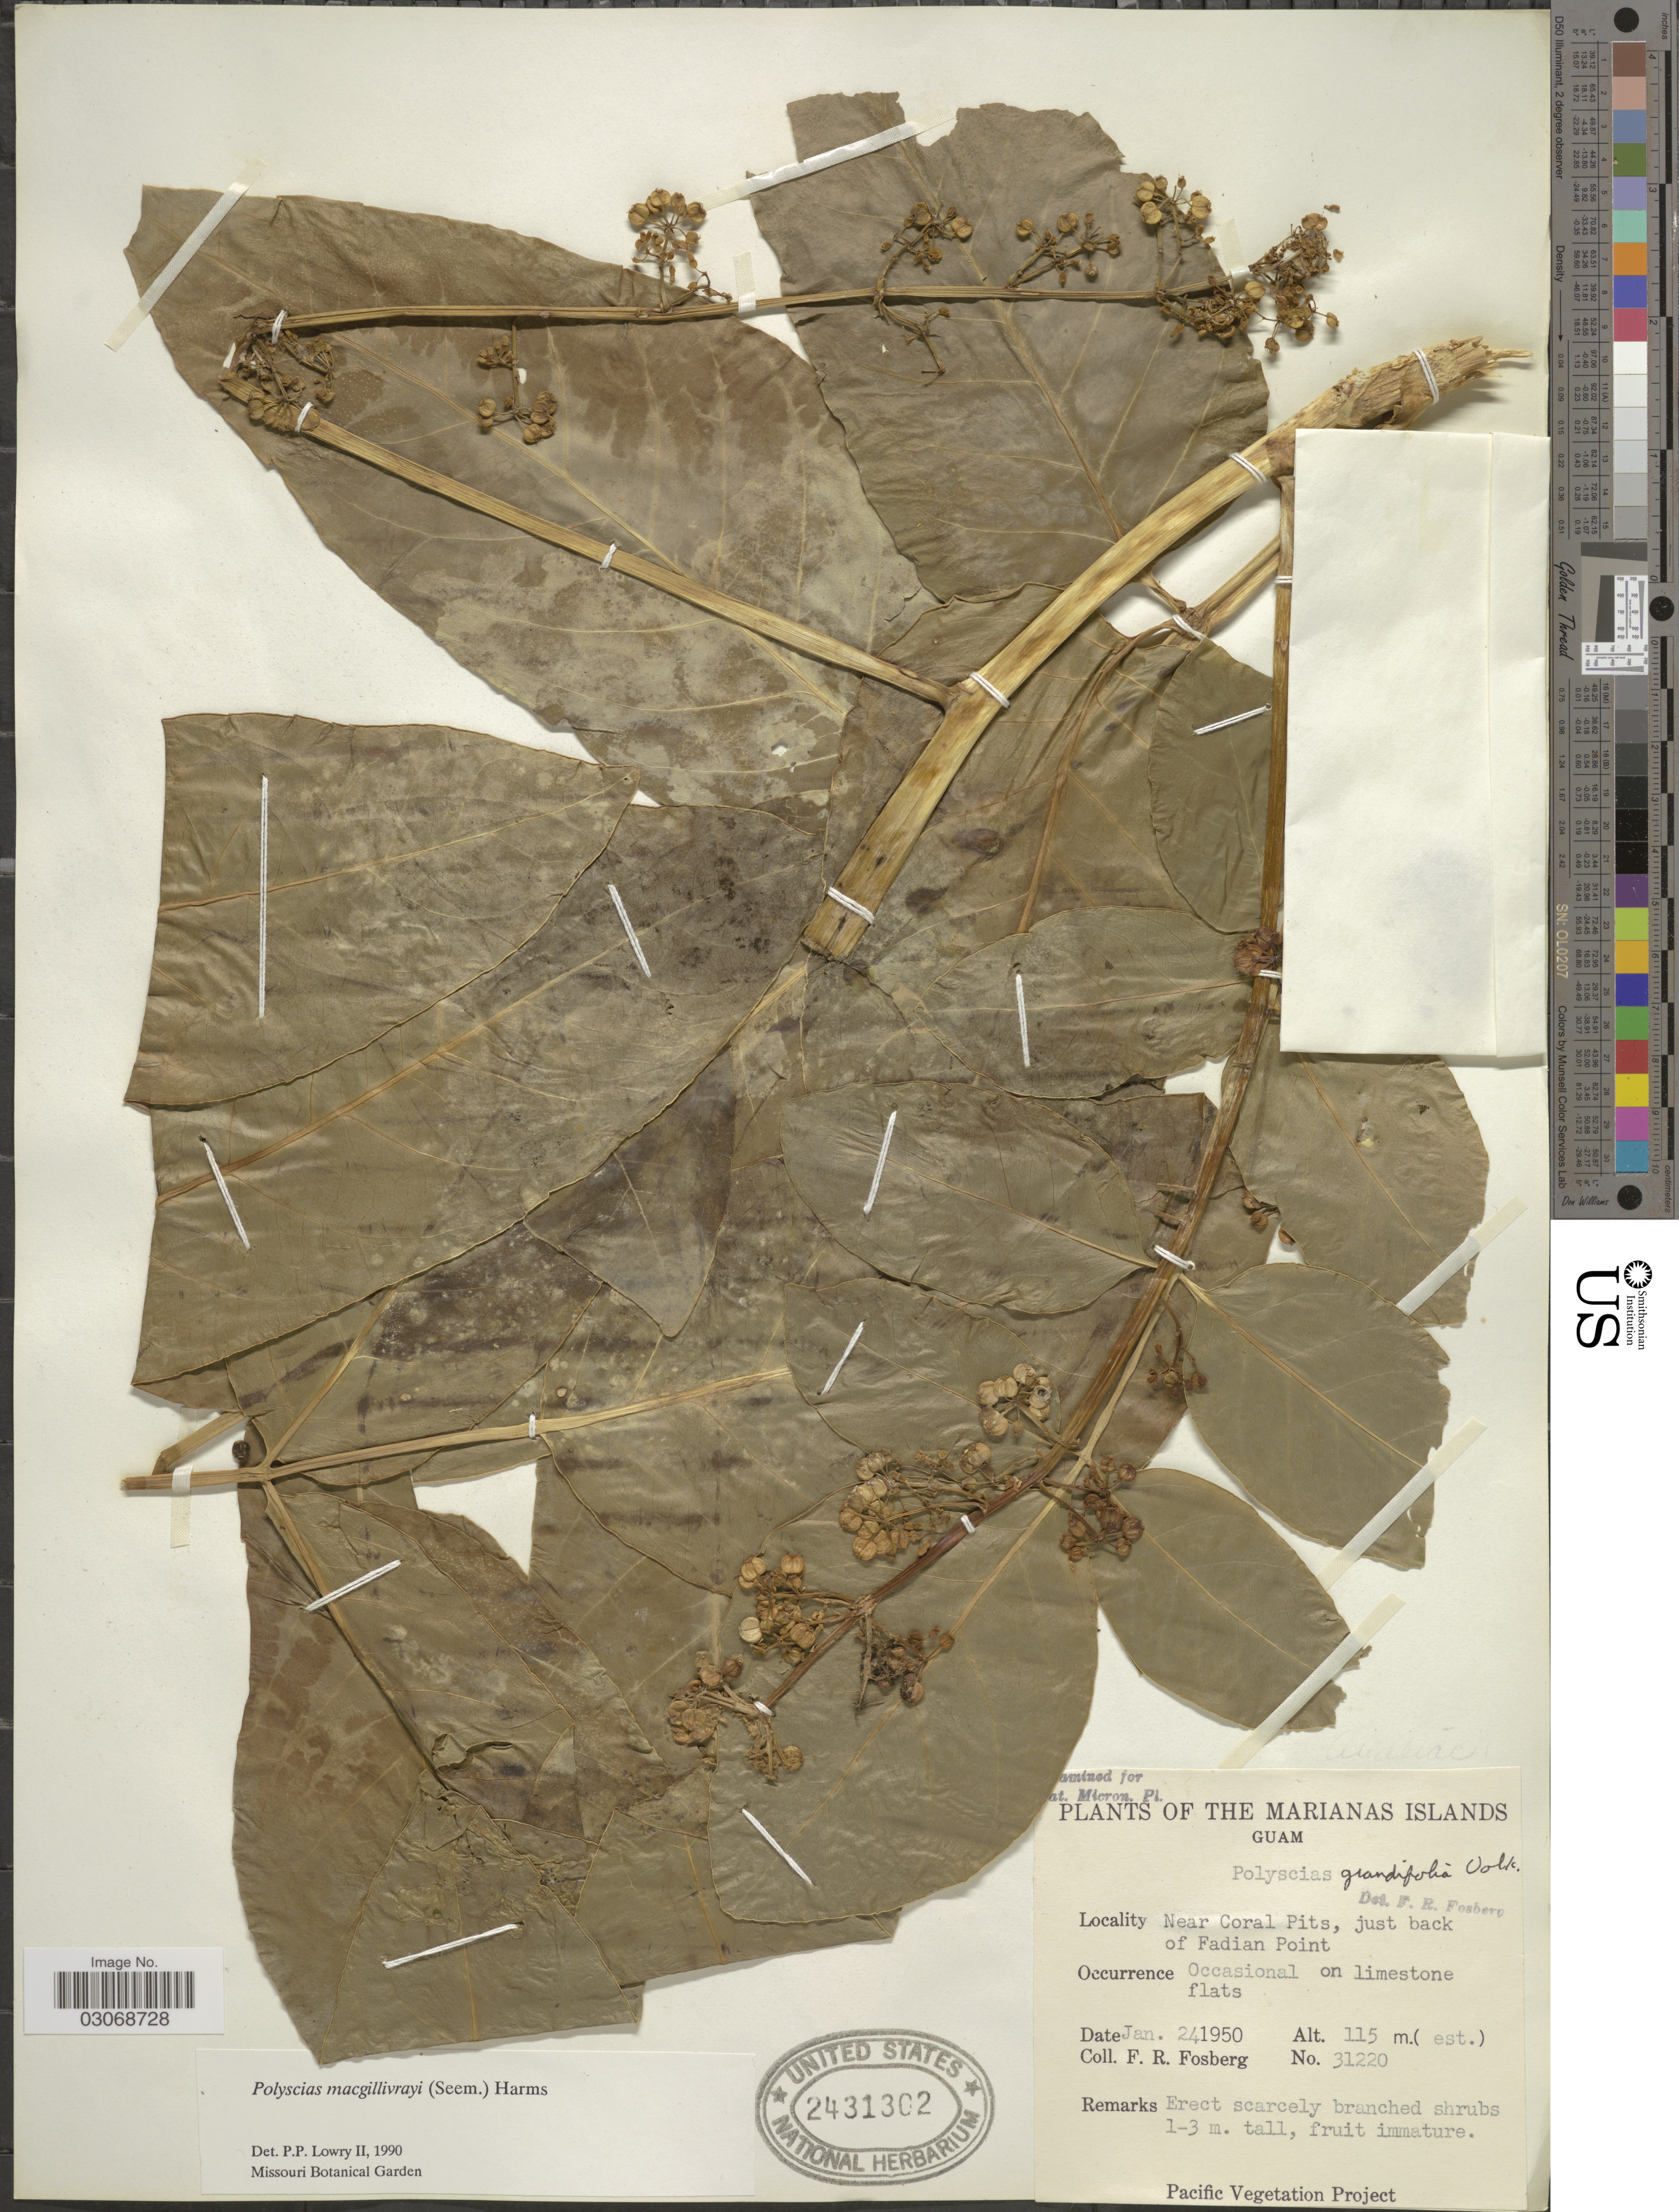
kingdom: Plantae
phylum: Tracheophyta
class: Magnoliopsida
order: Apiales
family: Araliaceae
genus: Polyscias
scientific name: Polyscias macgillivrayi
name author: Harms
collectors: F. R. Fosberg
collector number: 31220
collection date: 1950-01-24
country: Guam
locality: The Marianas Islands, Near Coral Pits, just back of Fadian Point.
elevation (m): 115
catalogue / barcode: US 2431302